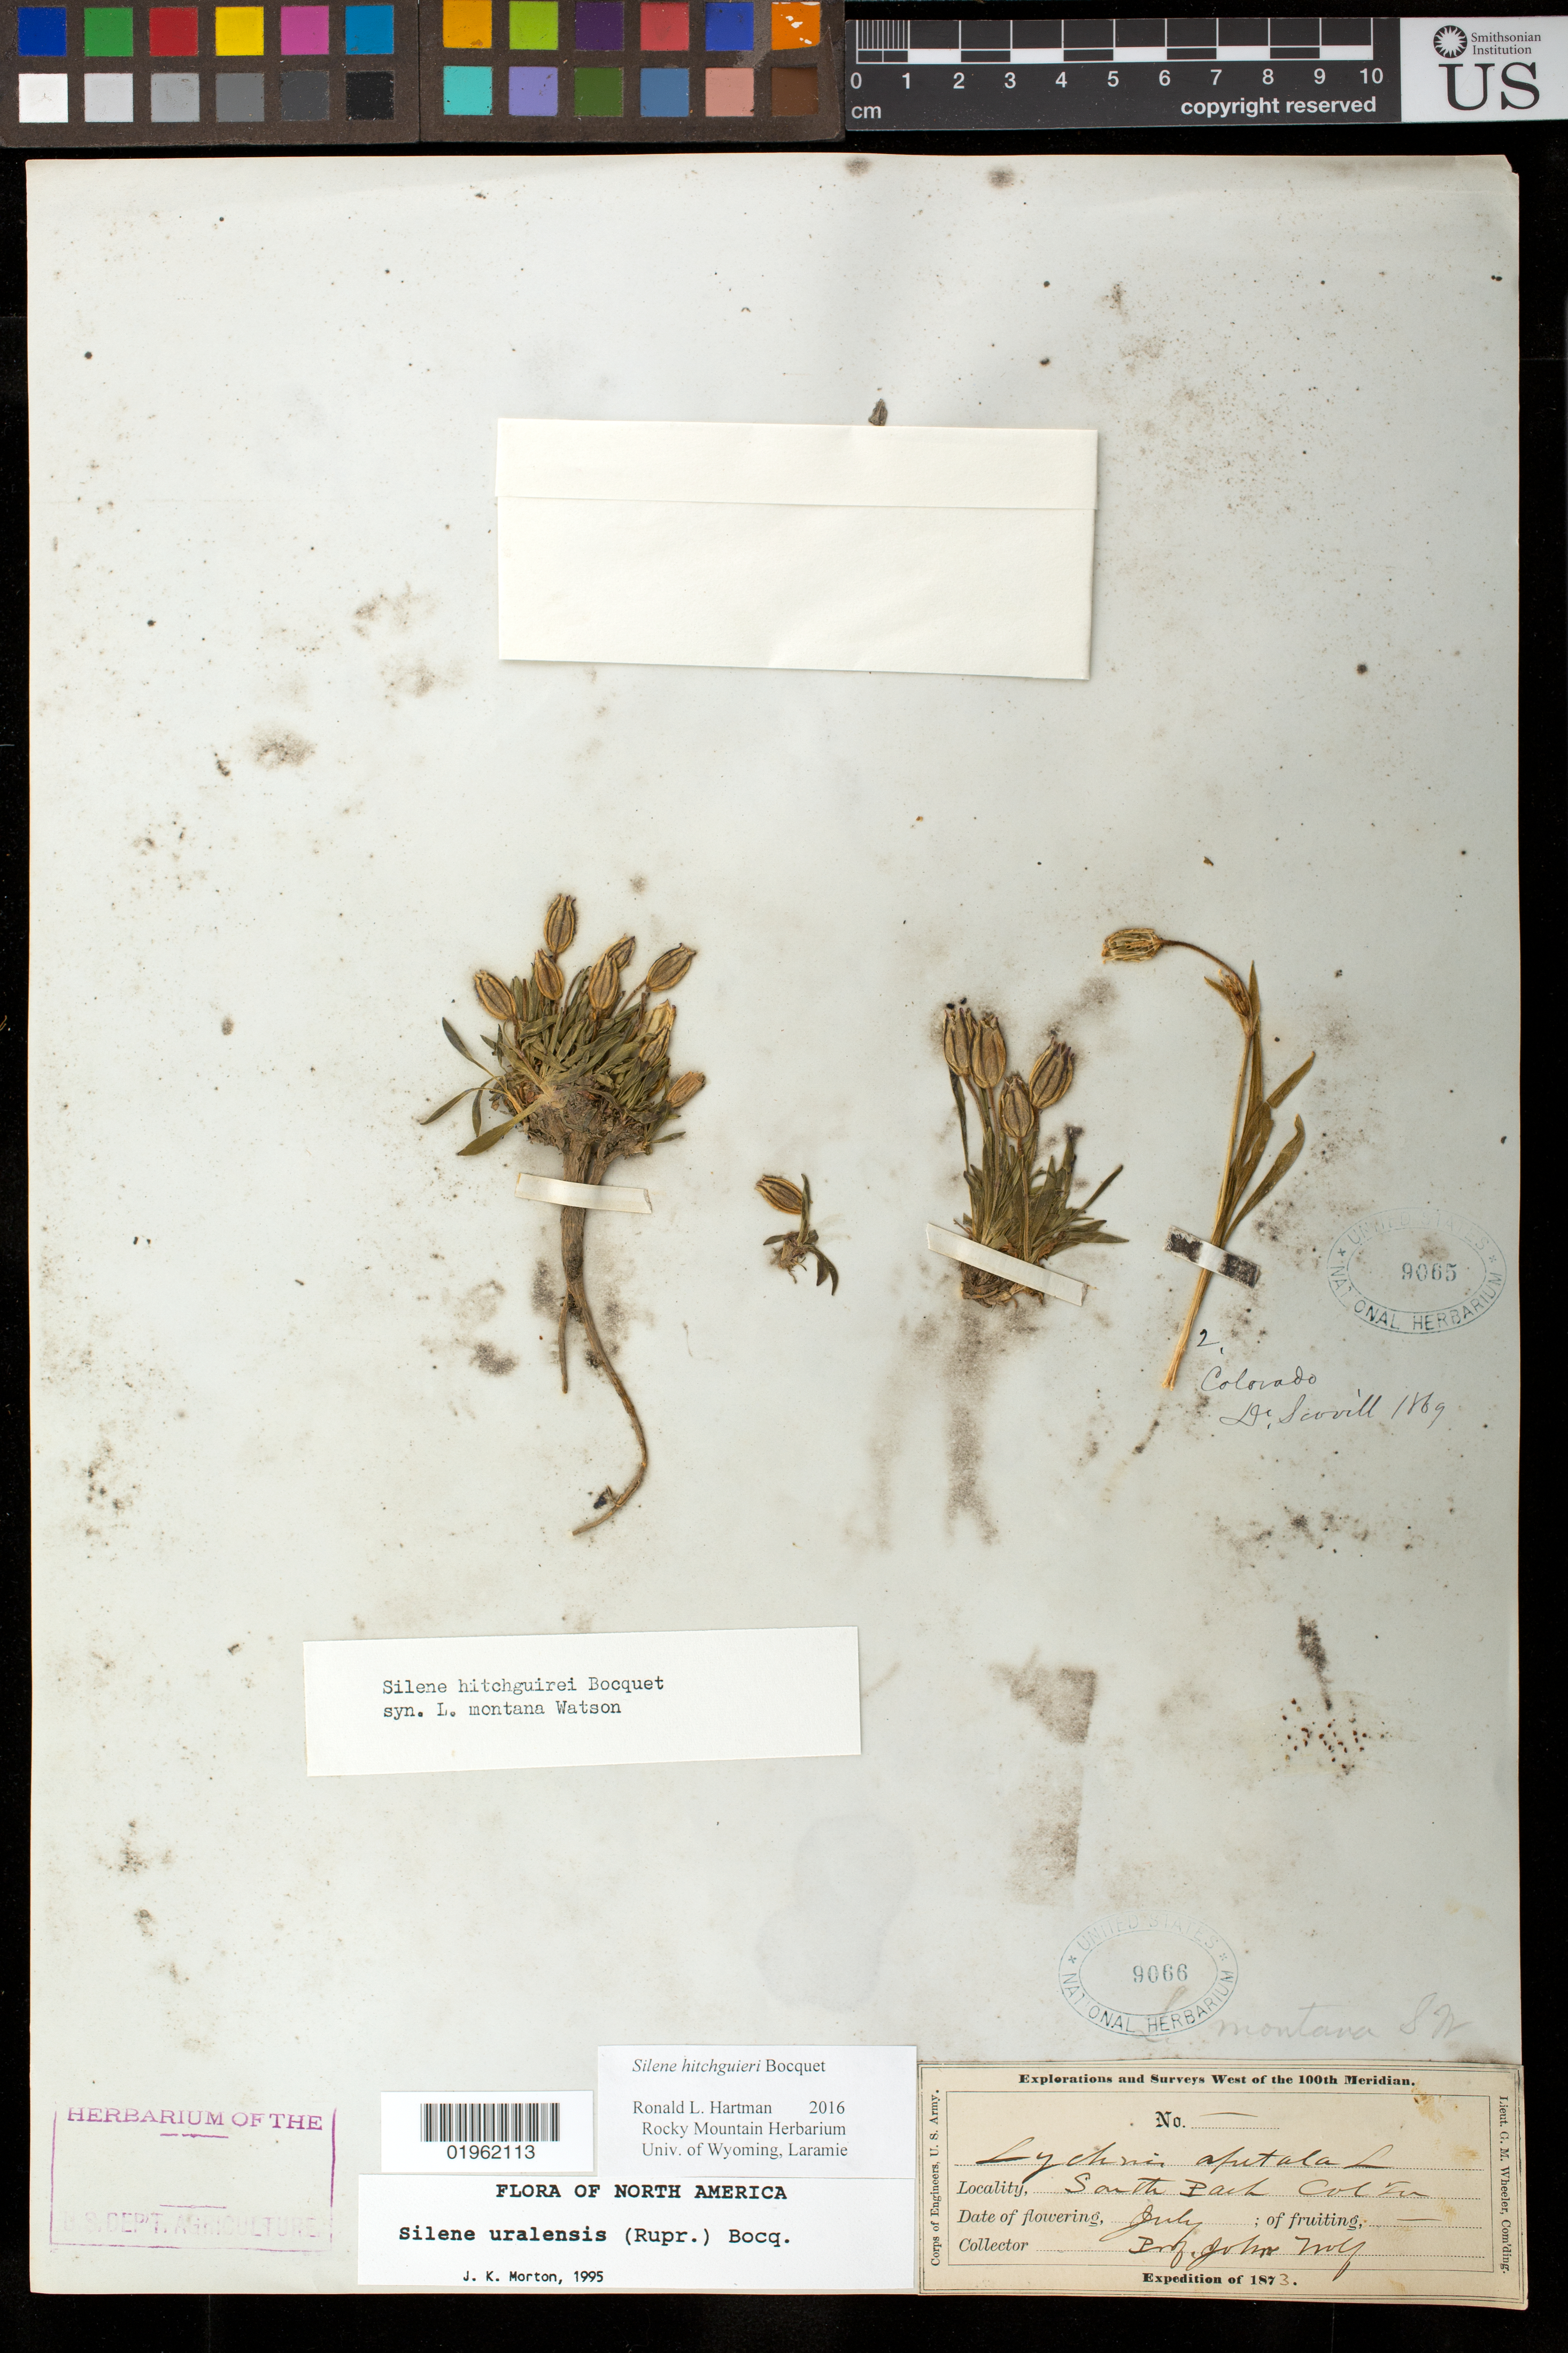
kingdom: Plantae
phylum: Tracheophyta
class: Magnoliopsida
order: Caryophyllales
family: Caryophyllaceae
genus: Silene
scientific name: Silene hitchguirei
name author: Bocquet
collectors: J. Wolf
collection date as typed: Jul 1873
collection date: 1873-07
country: United States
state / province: Colorado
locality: South Park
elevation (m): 3048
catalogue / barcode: US 9066